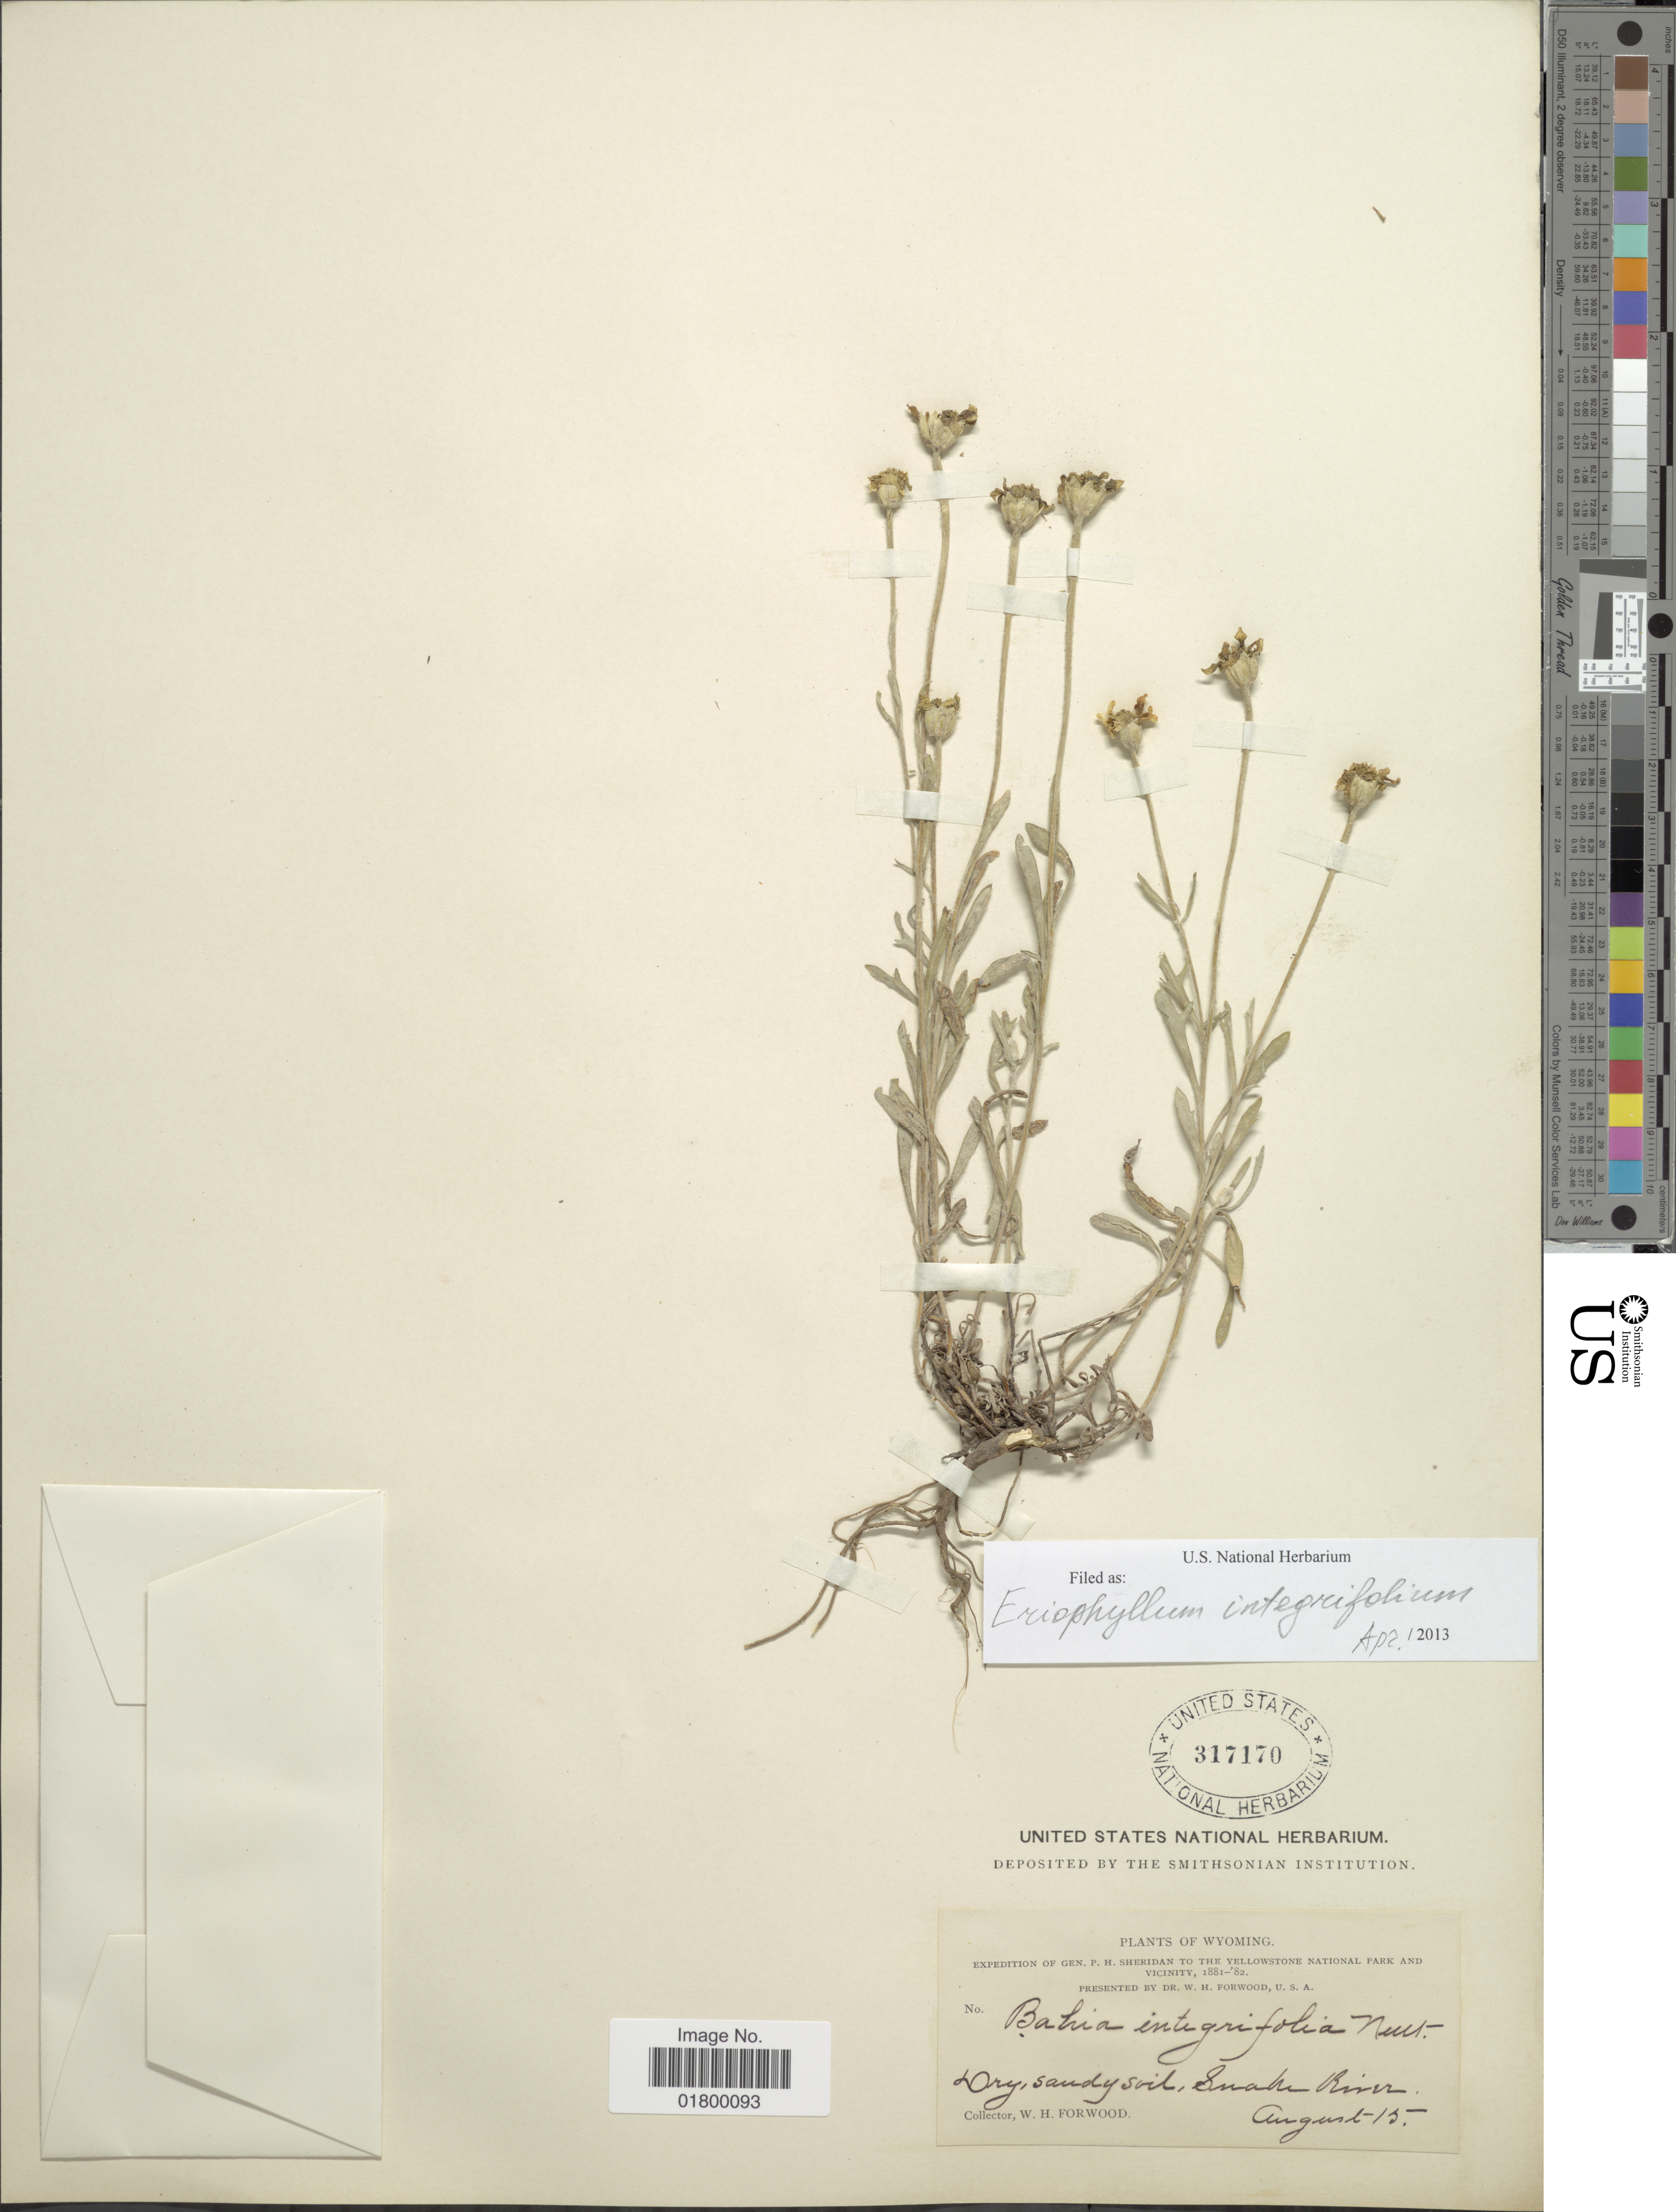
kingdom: Plantae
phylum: Tracheophyta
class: Magnoliopsida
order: Asterales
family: Asteraceae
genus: Eriophyllum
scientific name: Eriophyllum integrifolium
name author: (Hook.) Greene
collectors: W. Forwood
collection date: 1881-08-15/1882-08-15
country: United States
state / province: Wyoming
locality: Snake River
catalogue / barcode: US 317170